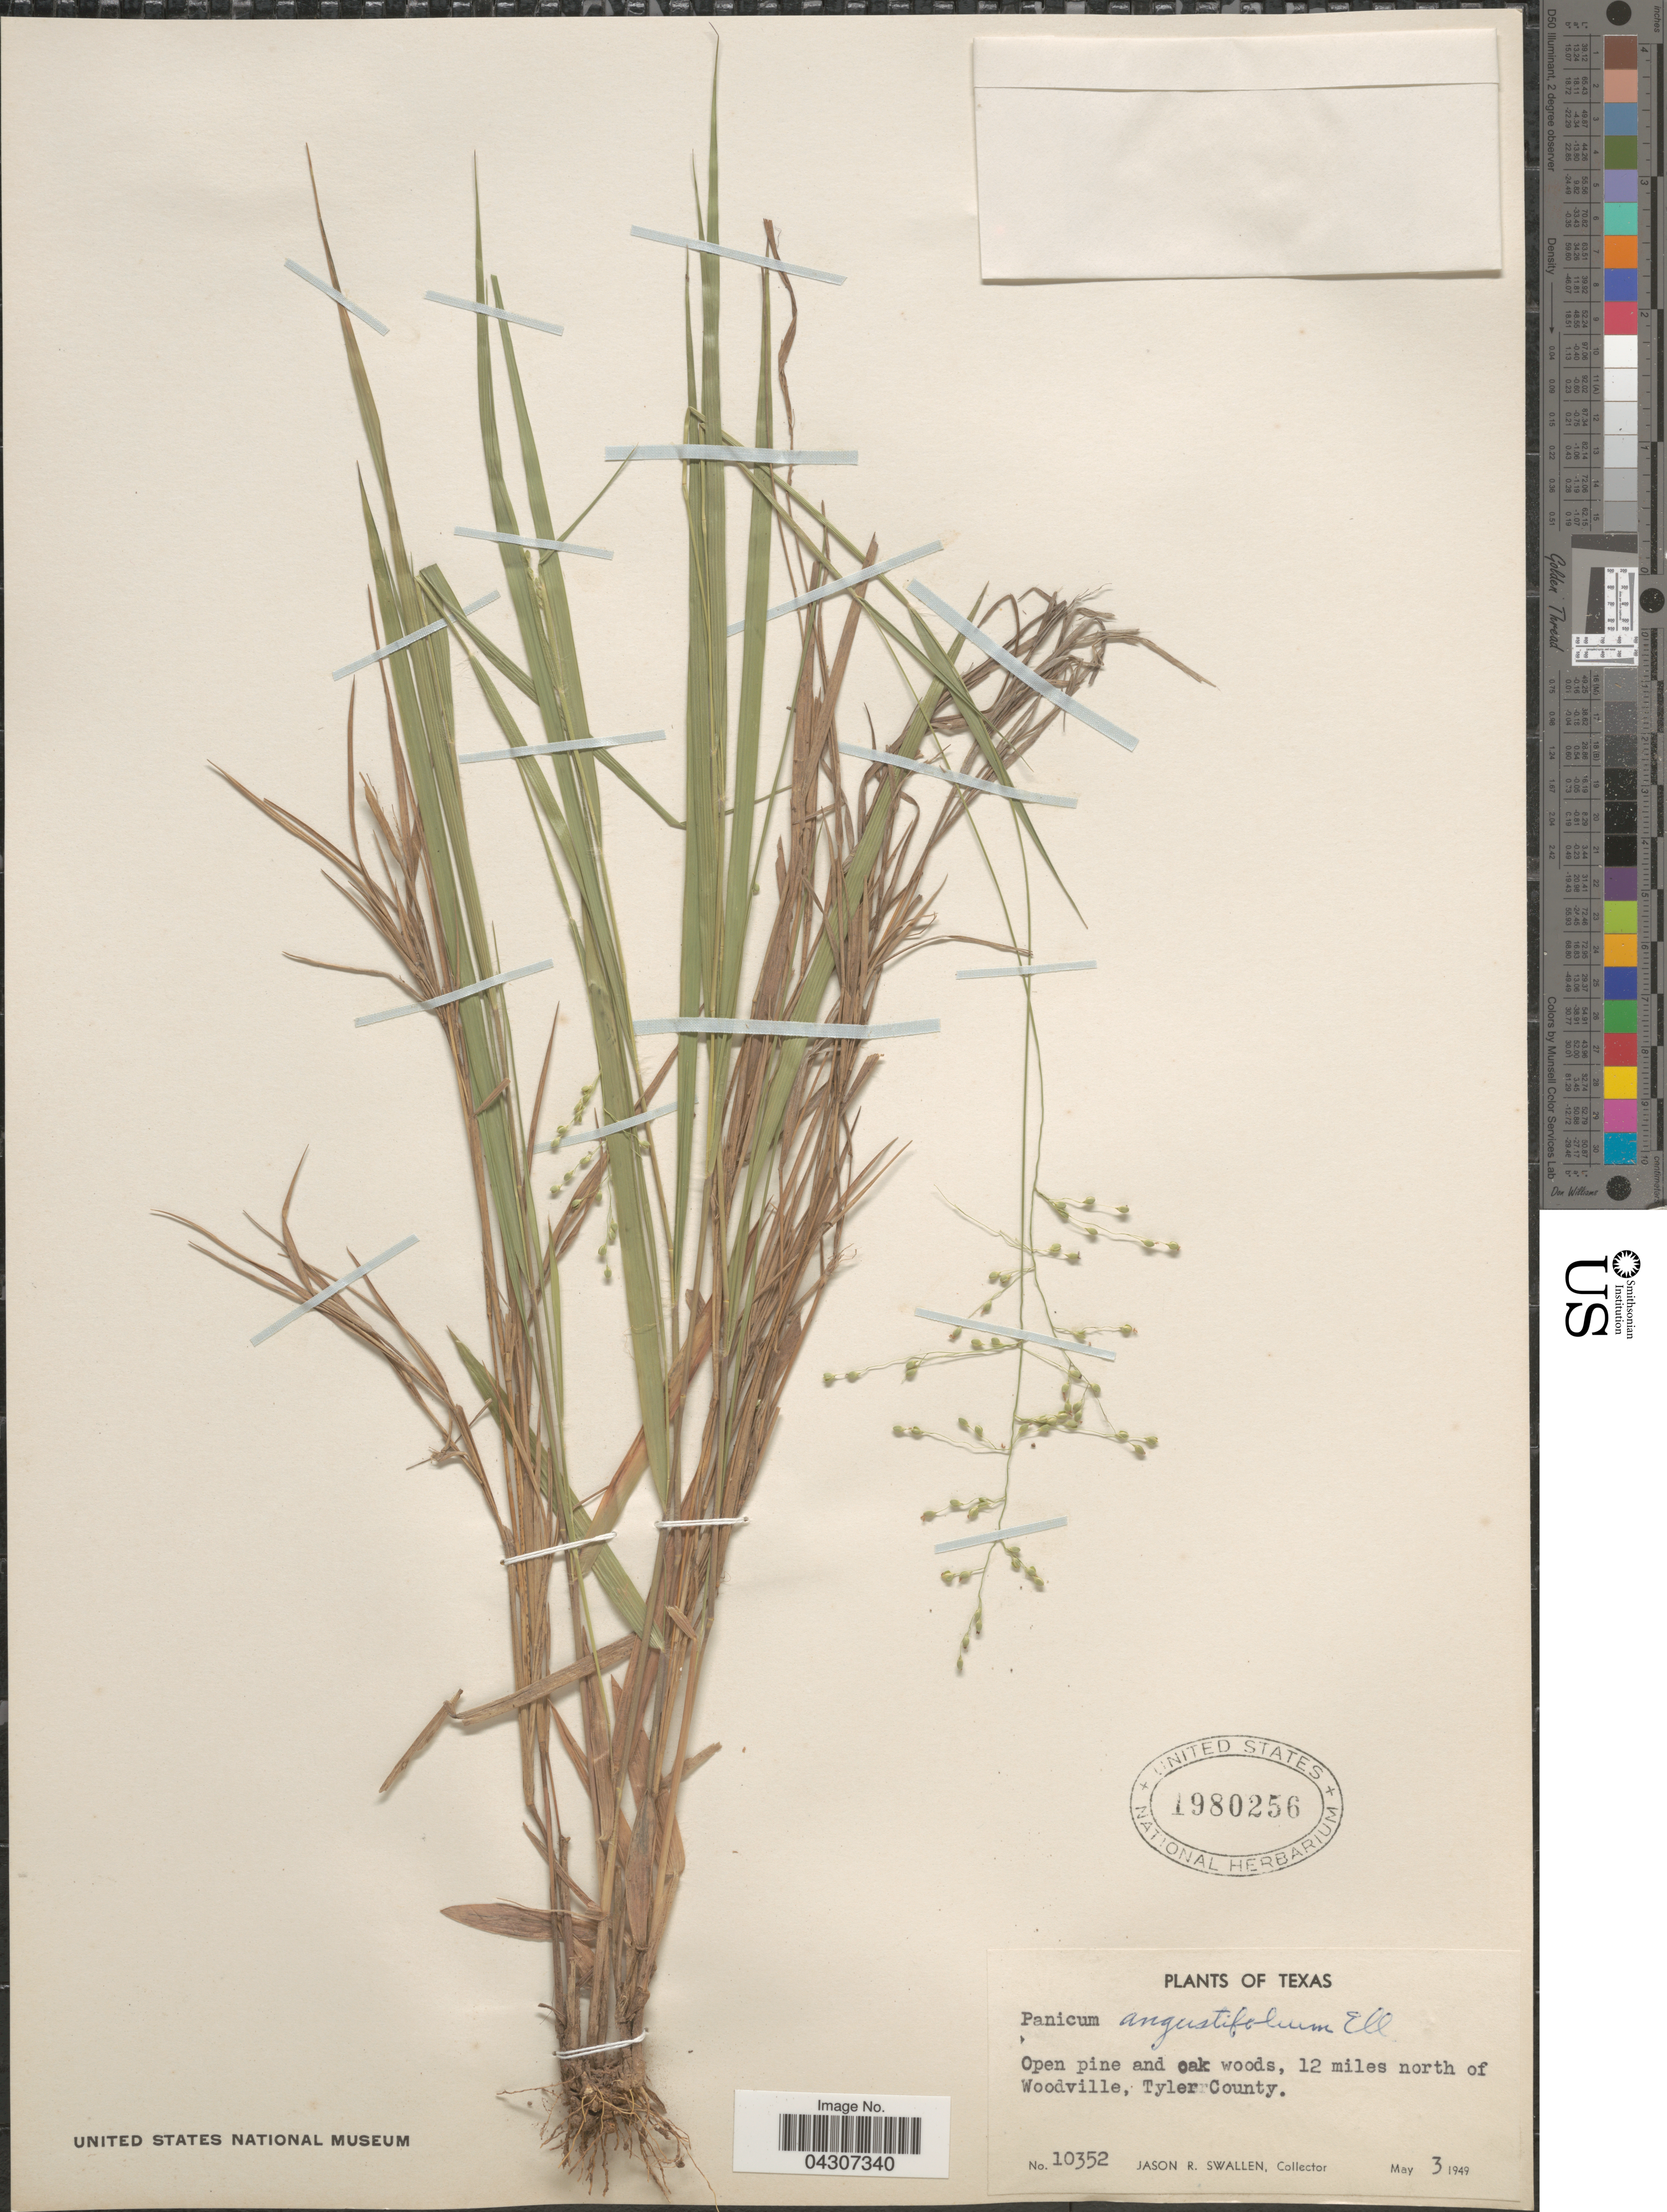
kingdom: Plantae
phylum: Tracheophyta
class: Liliopsida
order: Poales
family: Poaceae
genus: Dichanthelium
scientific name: Dichanthelium aciculare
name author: (Desv. ex Poir.) Gould & C.A. Clark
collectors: J. R. Swallen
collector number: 10352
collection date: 1949-05-03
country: United States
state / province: Texas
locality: Open pine and oak woods, 12 miles north of Woodville, Tyler County.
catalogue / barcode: US 1980256